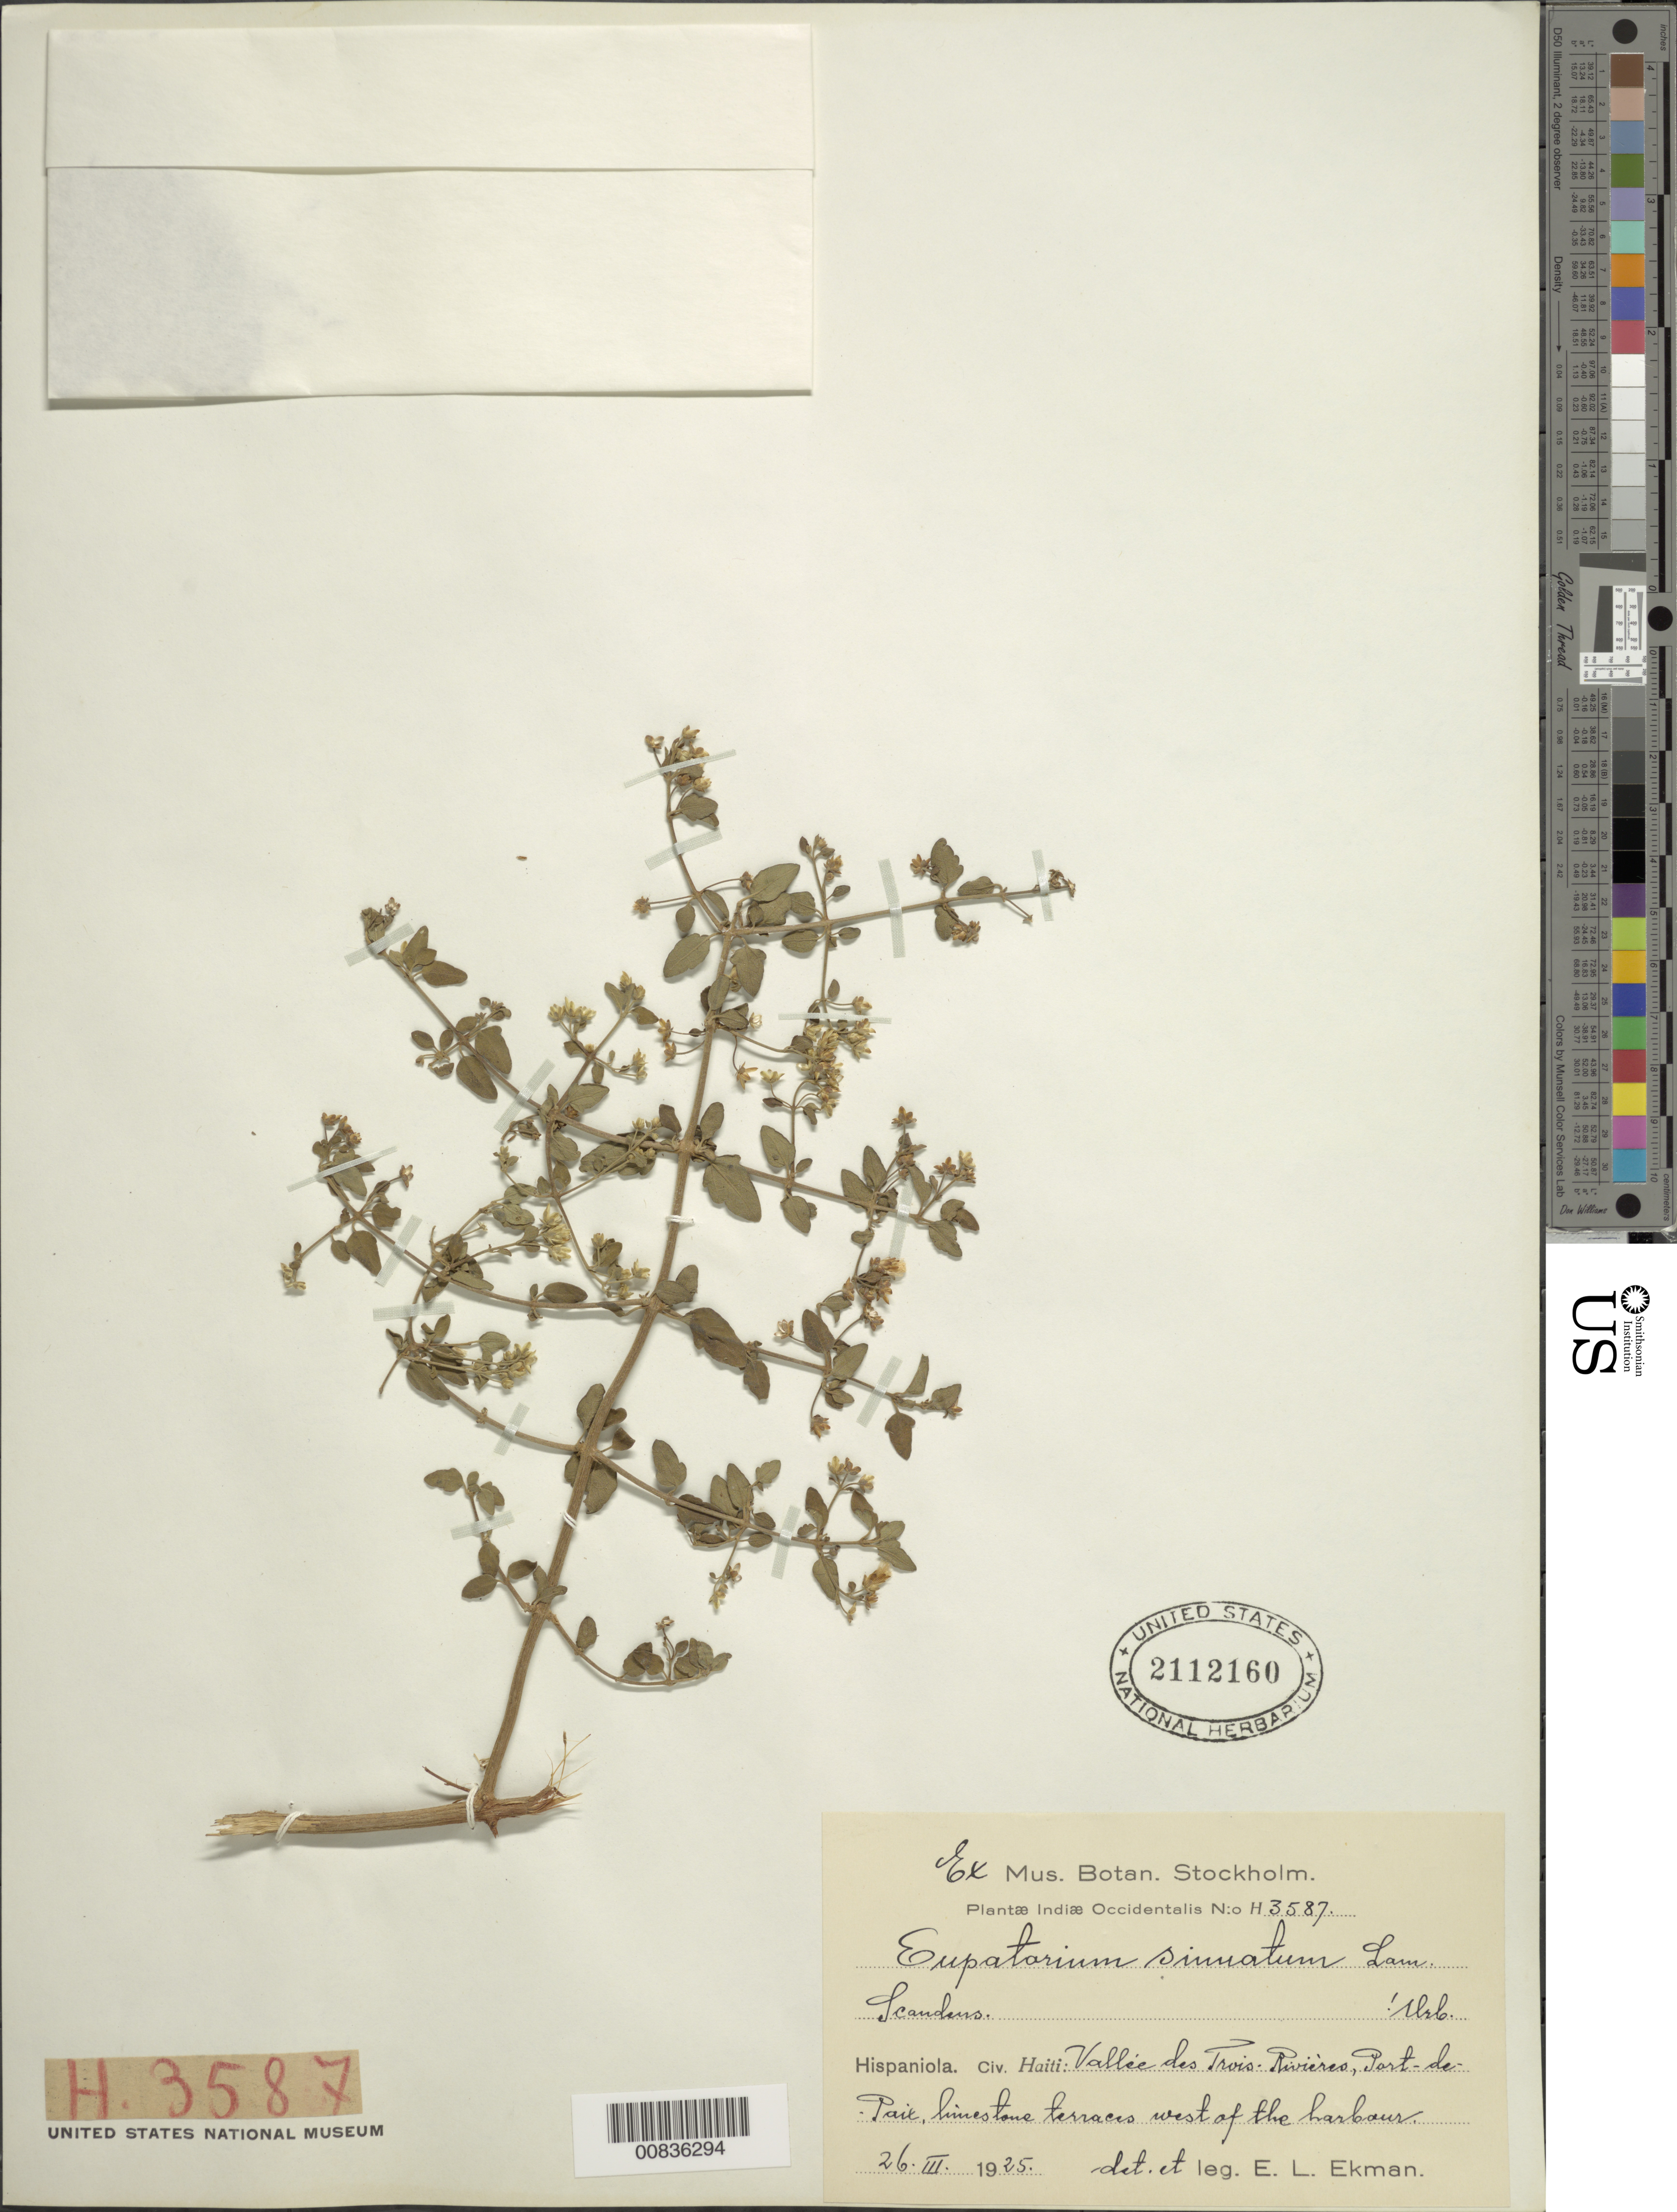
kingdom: Plantae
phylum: Tracheophyta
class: Magnoliopsida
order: Asterales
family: Asteraceae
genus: Chromolaena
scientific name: Chromolaena sinuata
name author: (Lam.) R.M. King & H. Rob.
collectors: E. L. Ekman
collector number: H 3587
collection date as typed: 26 Mar 1925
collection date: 1925-03-26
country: Haiti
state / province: Nord-Ouest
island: Hispaniola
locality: Vallée des Trois-Rivières, Port de Paix, W of the harbor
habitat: Limestone terraces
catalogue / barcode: US 2112160